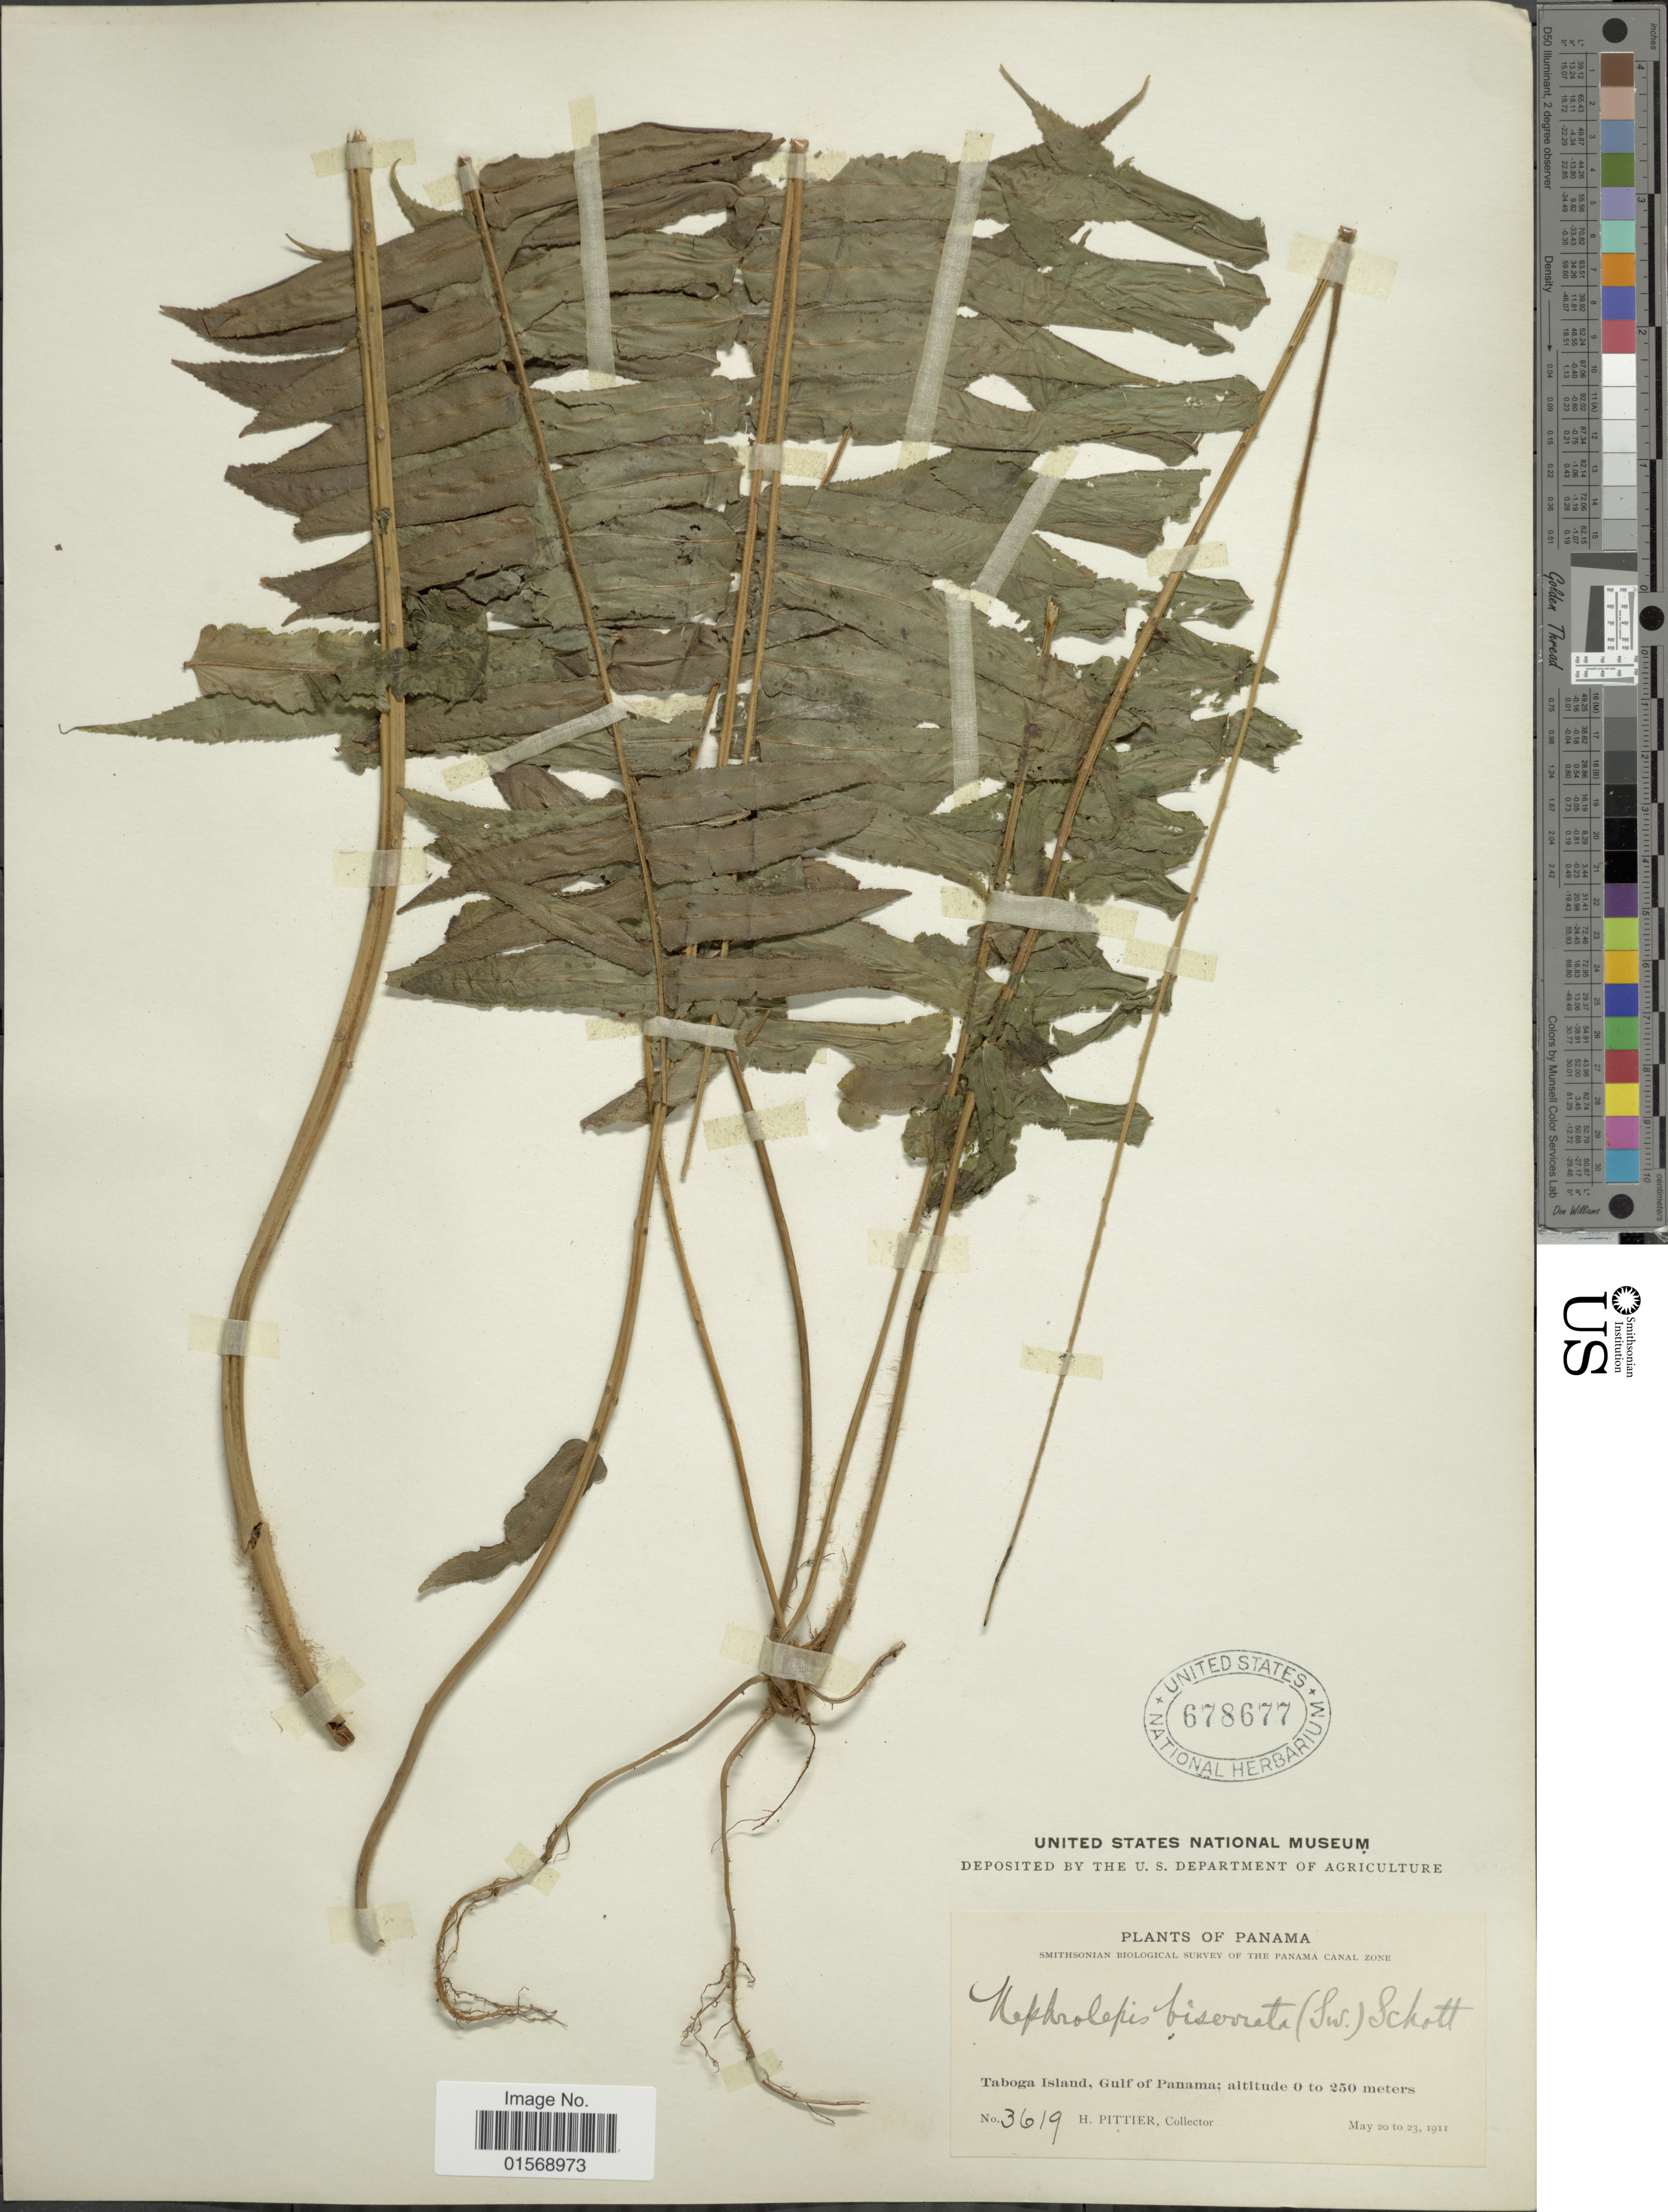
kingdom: Plantae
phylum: Tracheophyta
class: Polypodiopsida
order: Polypodiales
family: Nephrolepidaceae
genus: Nephrolepis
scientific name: Nephrolepis biserrata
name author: (Sw.) Schott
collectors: H. F. Pittier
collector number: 3619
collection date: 1911-05-20/1911-05-23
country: Panama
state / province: Panamá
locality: Panama, Taboga Island, Gulf of Panama.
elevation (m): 0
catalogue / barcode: US 678677